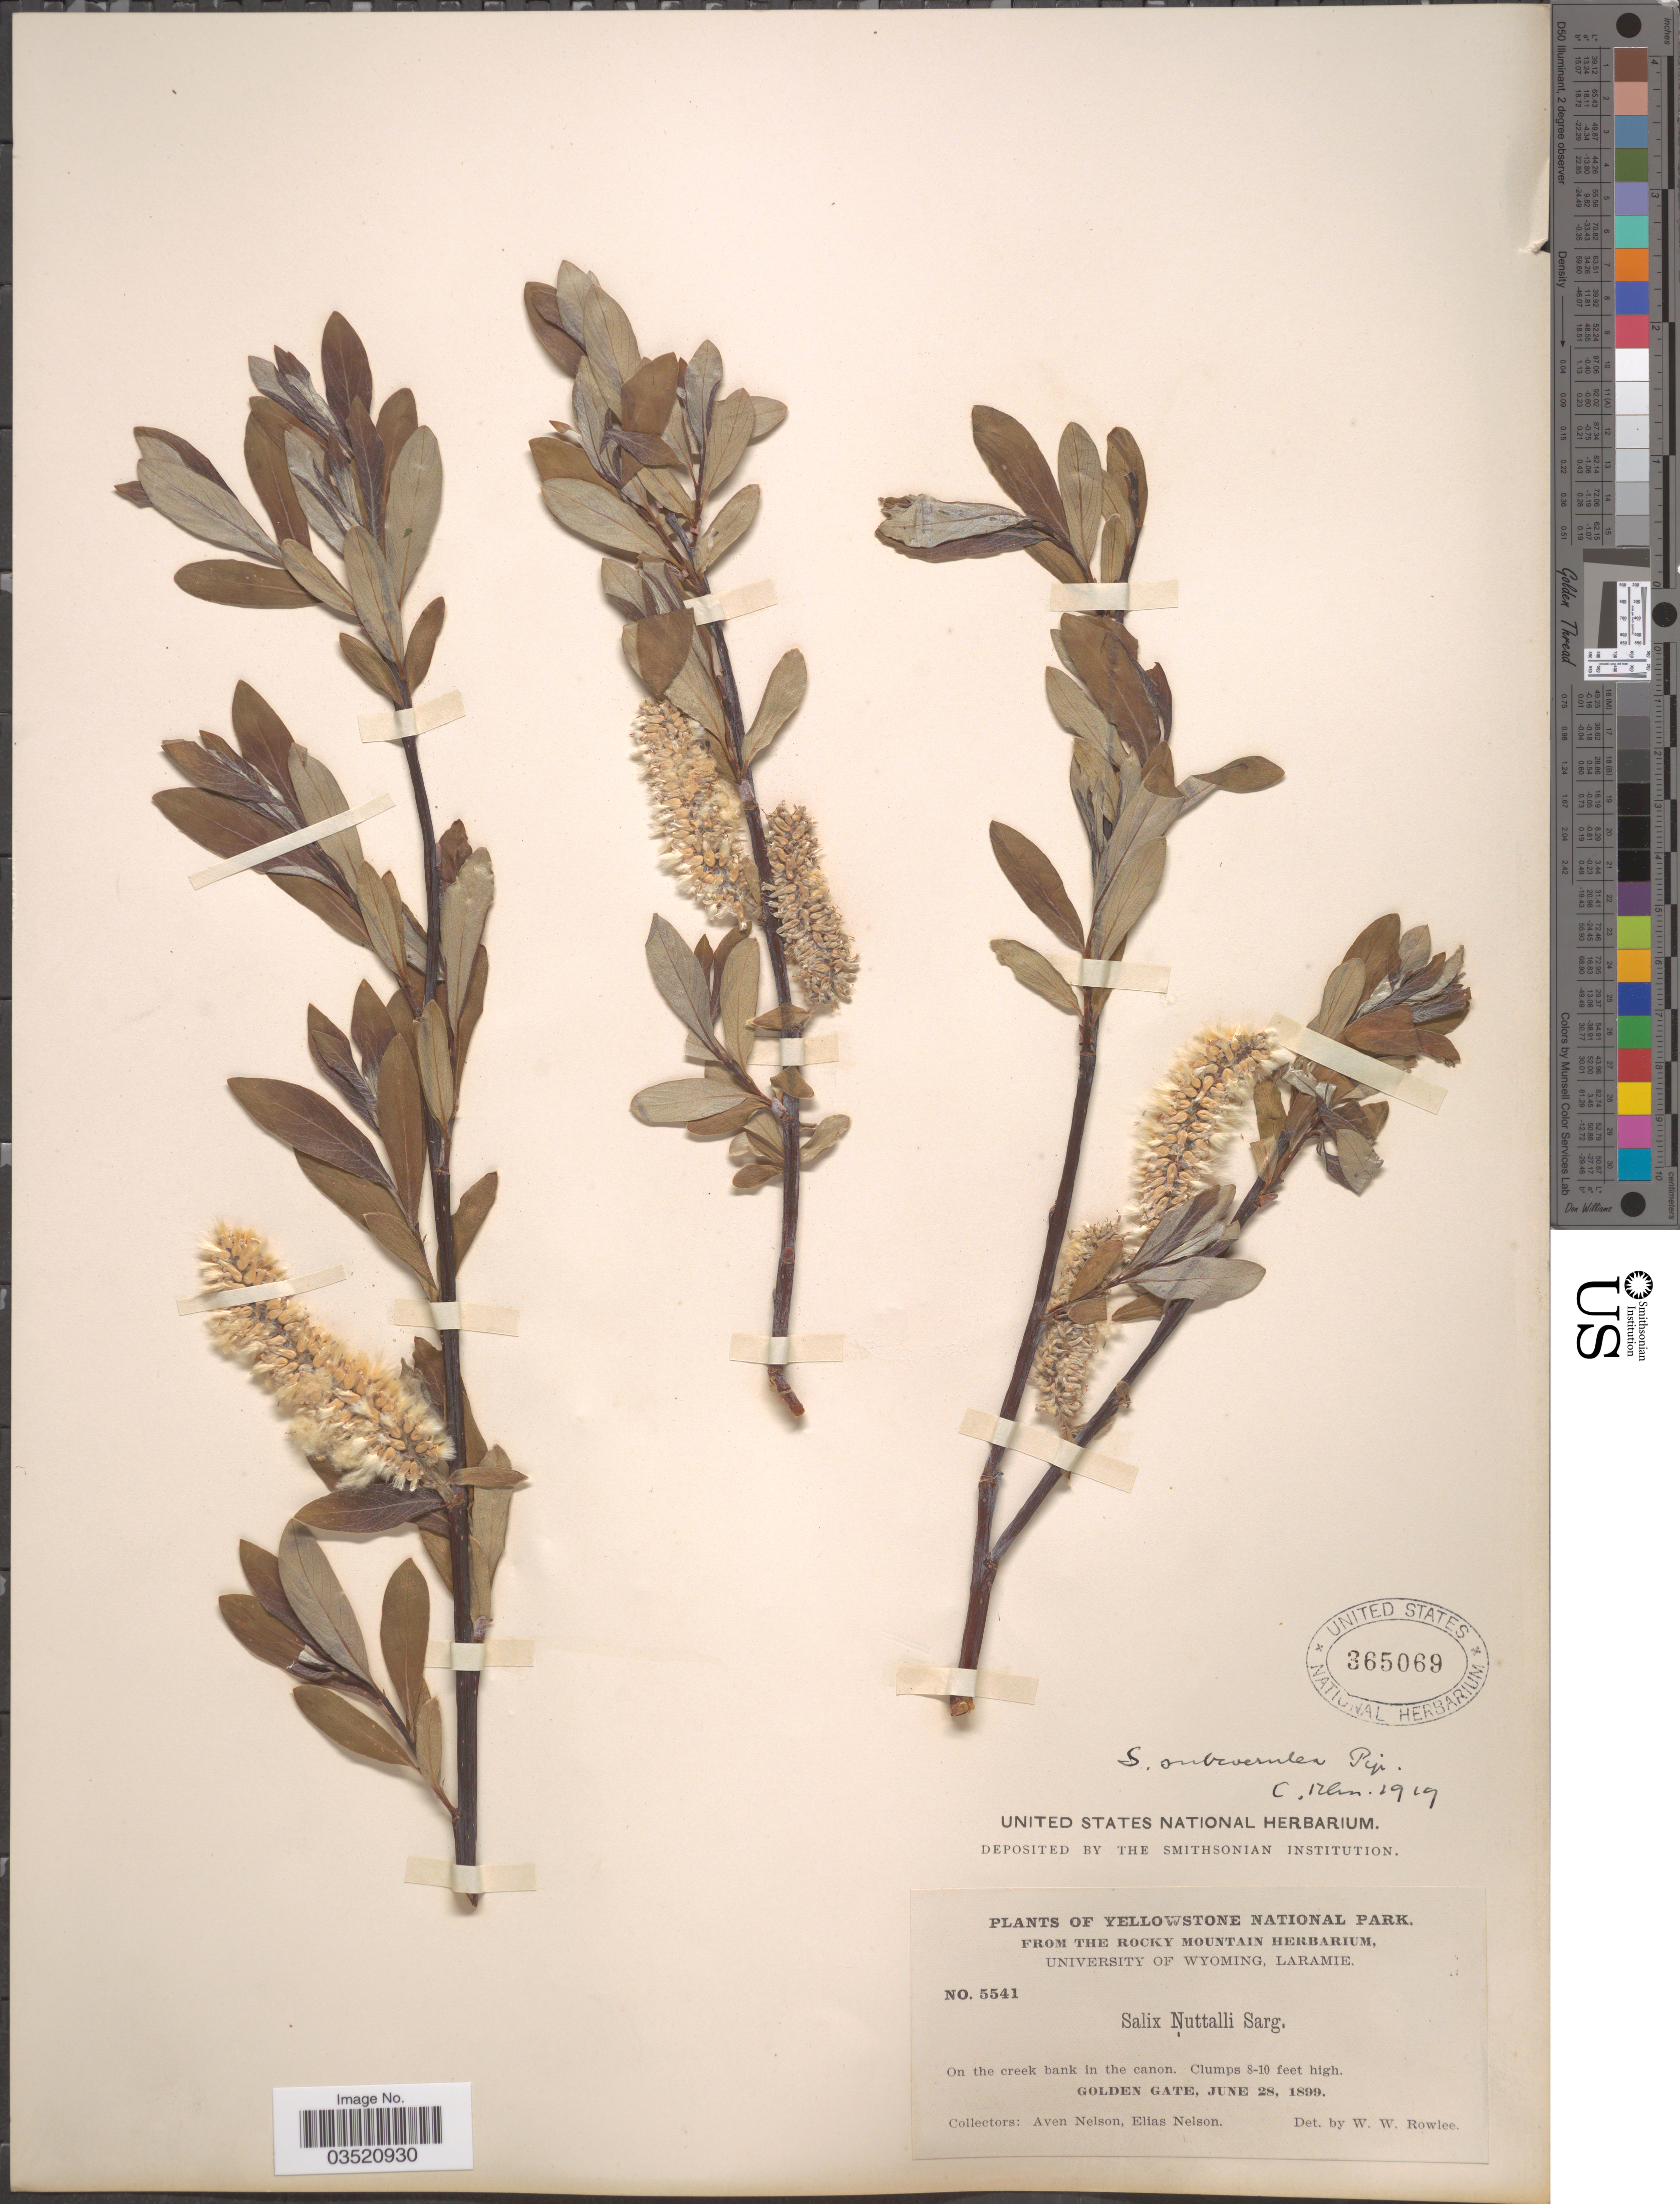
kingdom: Plantae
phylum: Tracheophyta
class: Magnoliopsida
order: Malpighiales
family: Salicaceae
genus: Salix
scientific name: Salix scouleriana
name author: Barratt ex Hook.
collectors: A. Nelson & E. Nelson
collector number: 5541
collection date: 1899-06-28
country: United States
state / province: Wyoming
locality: Yellowstone National Park. Golden Gate.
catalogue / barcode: US 365069